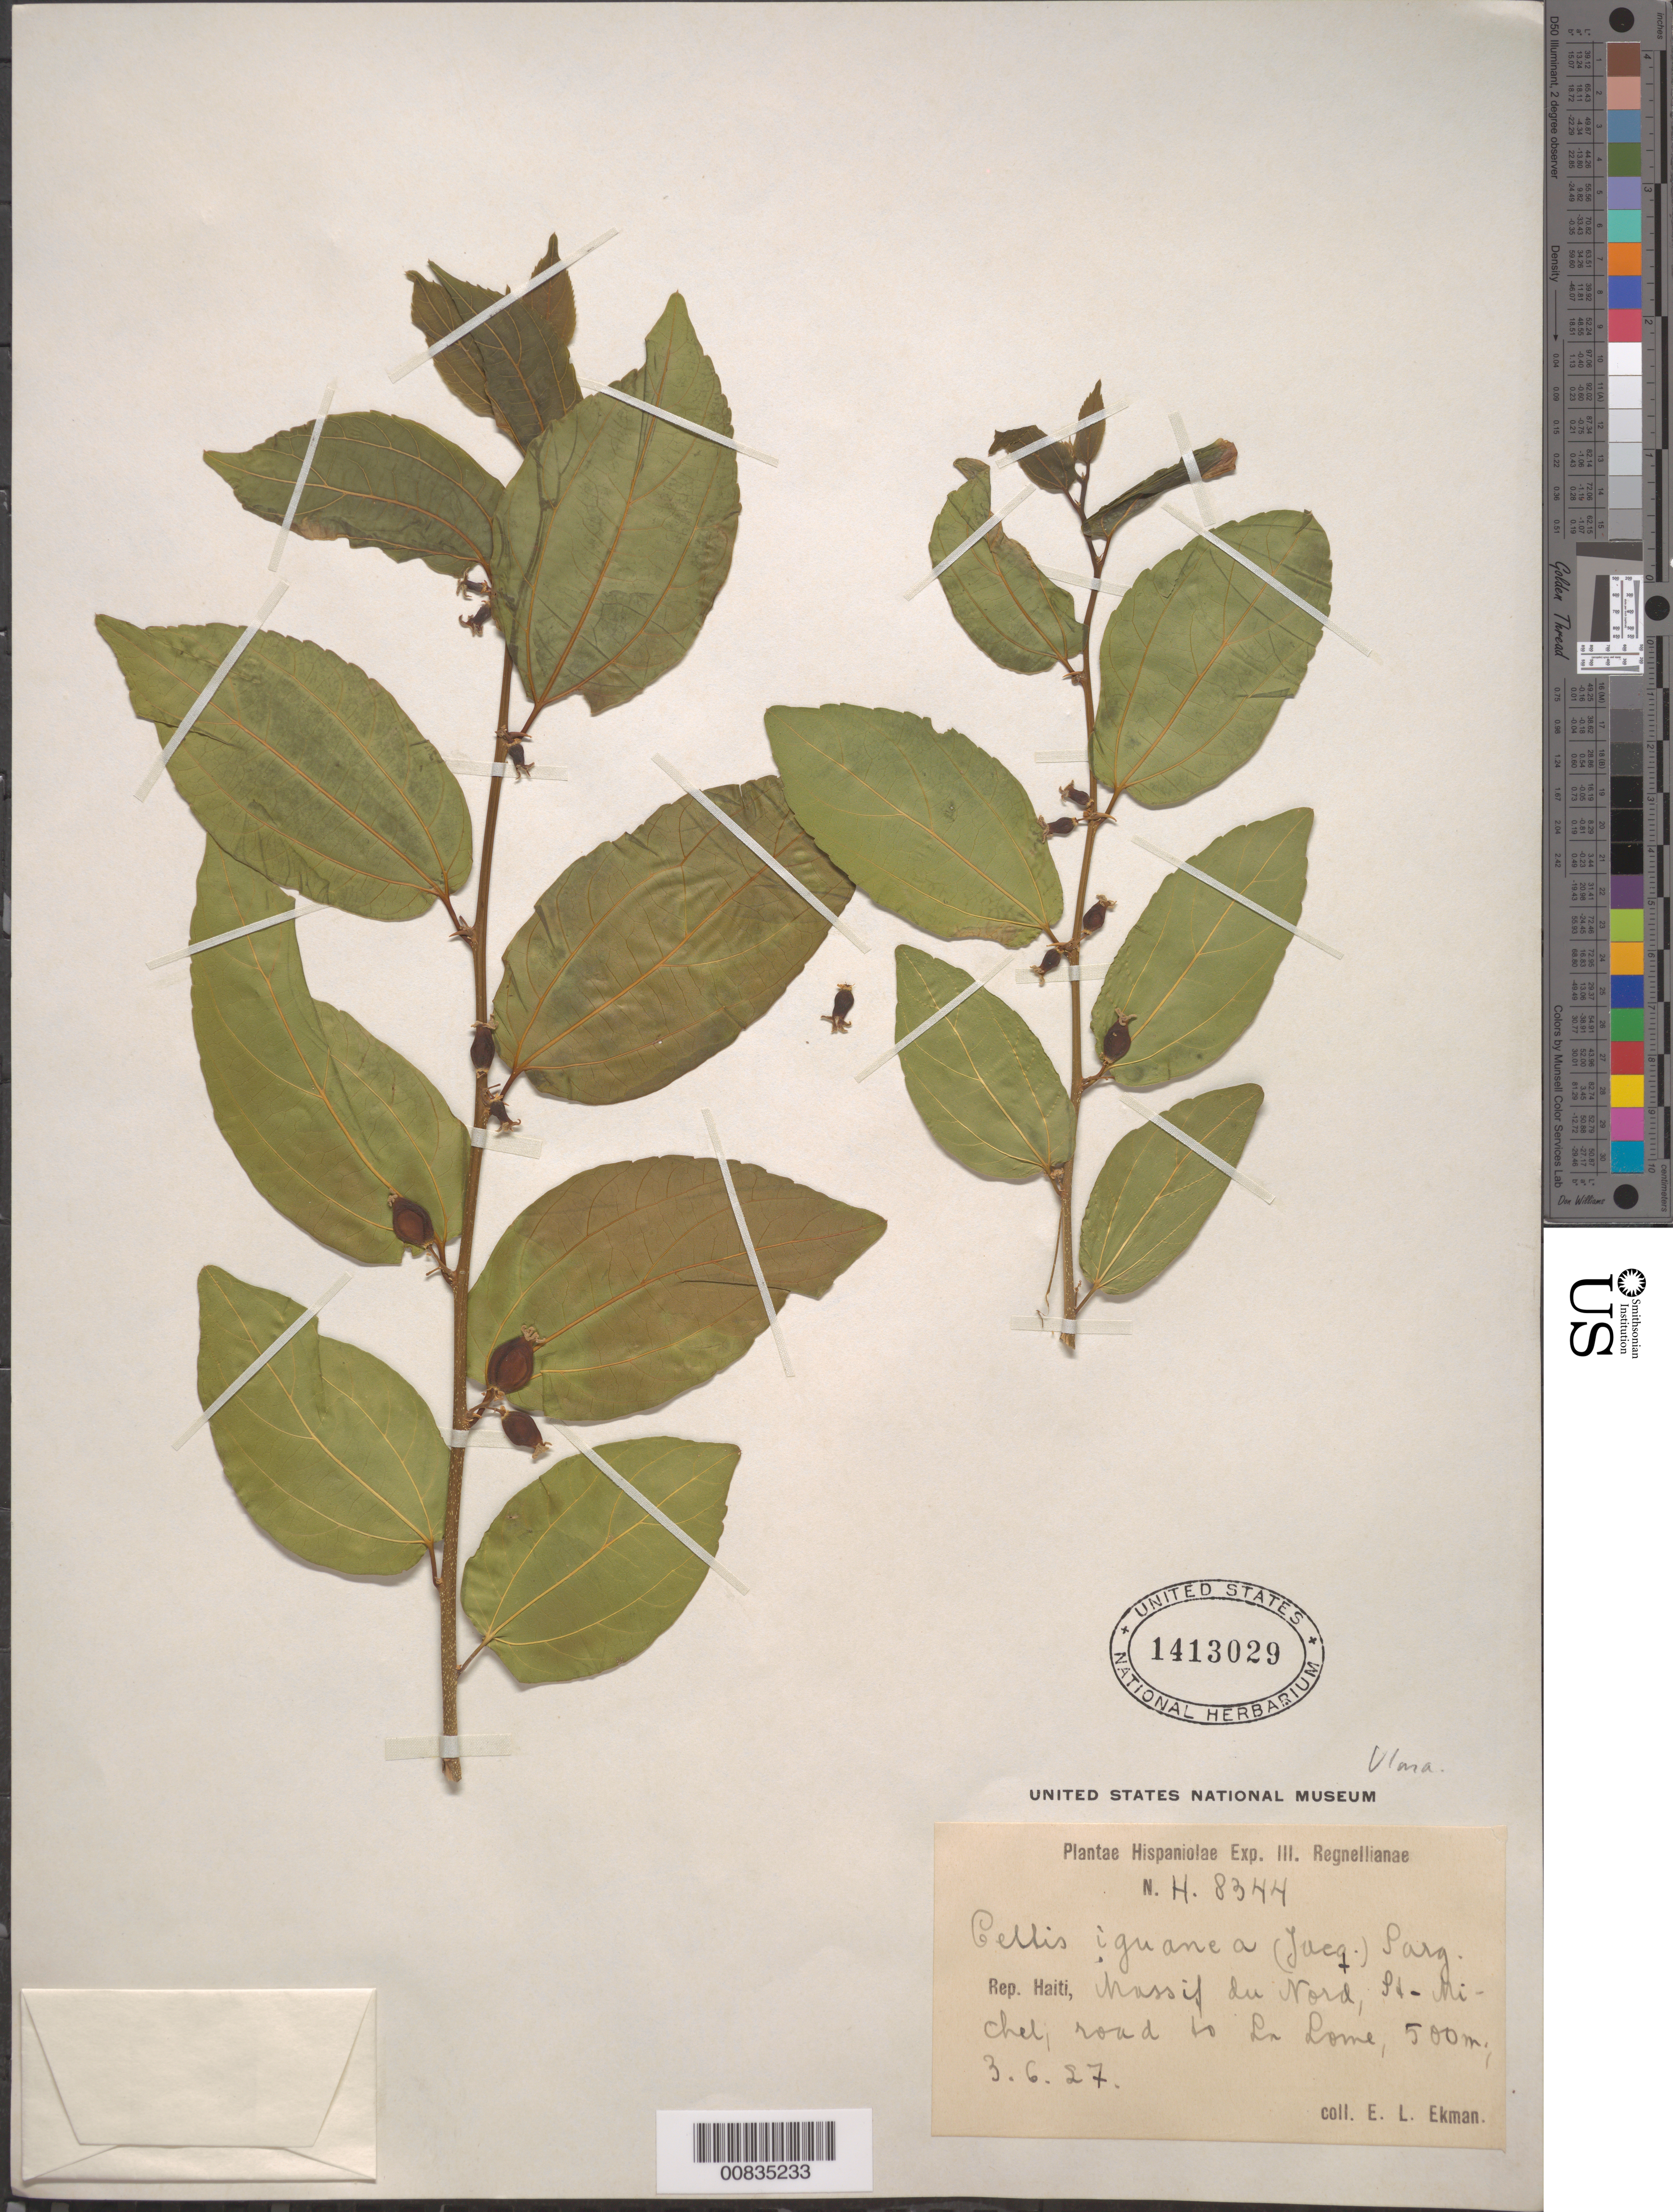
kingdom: Plantae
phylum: Tracheophyta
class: Magnoliopsida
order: Rosales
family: Cannabaceae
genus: Celtis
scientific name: Celtis iguanaea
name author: (Jacq.) Sarg.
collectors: E. L. Ekman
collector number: H 8344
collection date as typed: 03 Jun 1927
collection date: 1927-06-03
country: Haiti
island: Hispaniola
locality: Massif du Nord, St-Michel, road to La Lome.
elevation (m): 500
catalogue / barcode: US 1413029